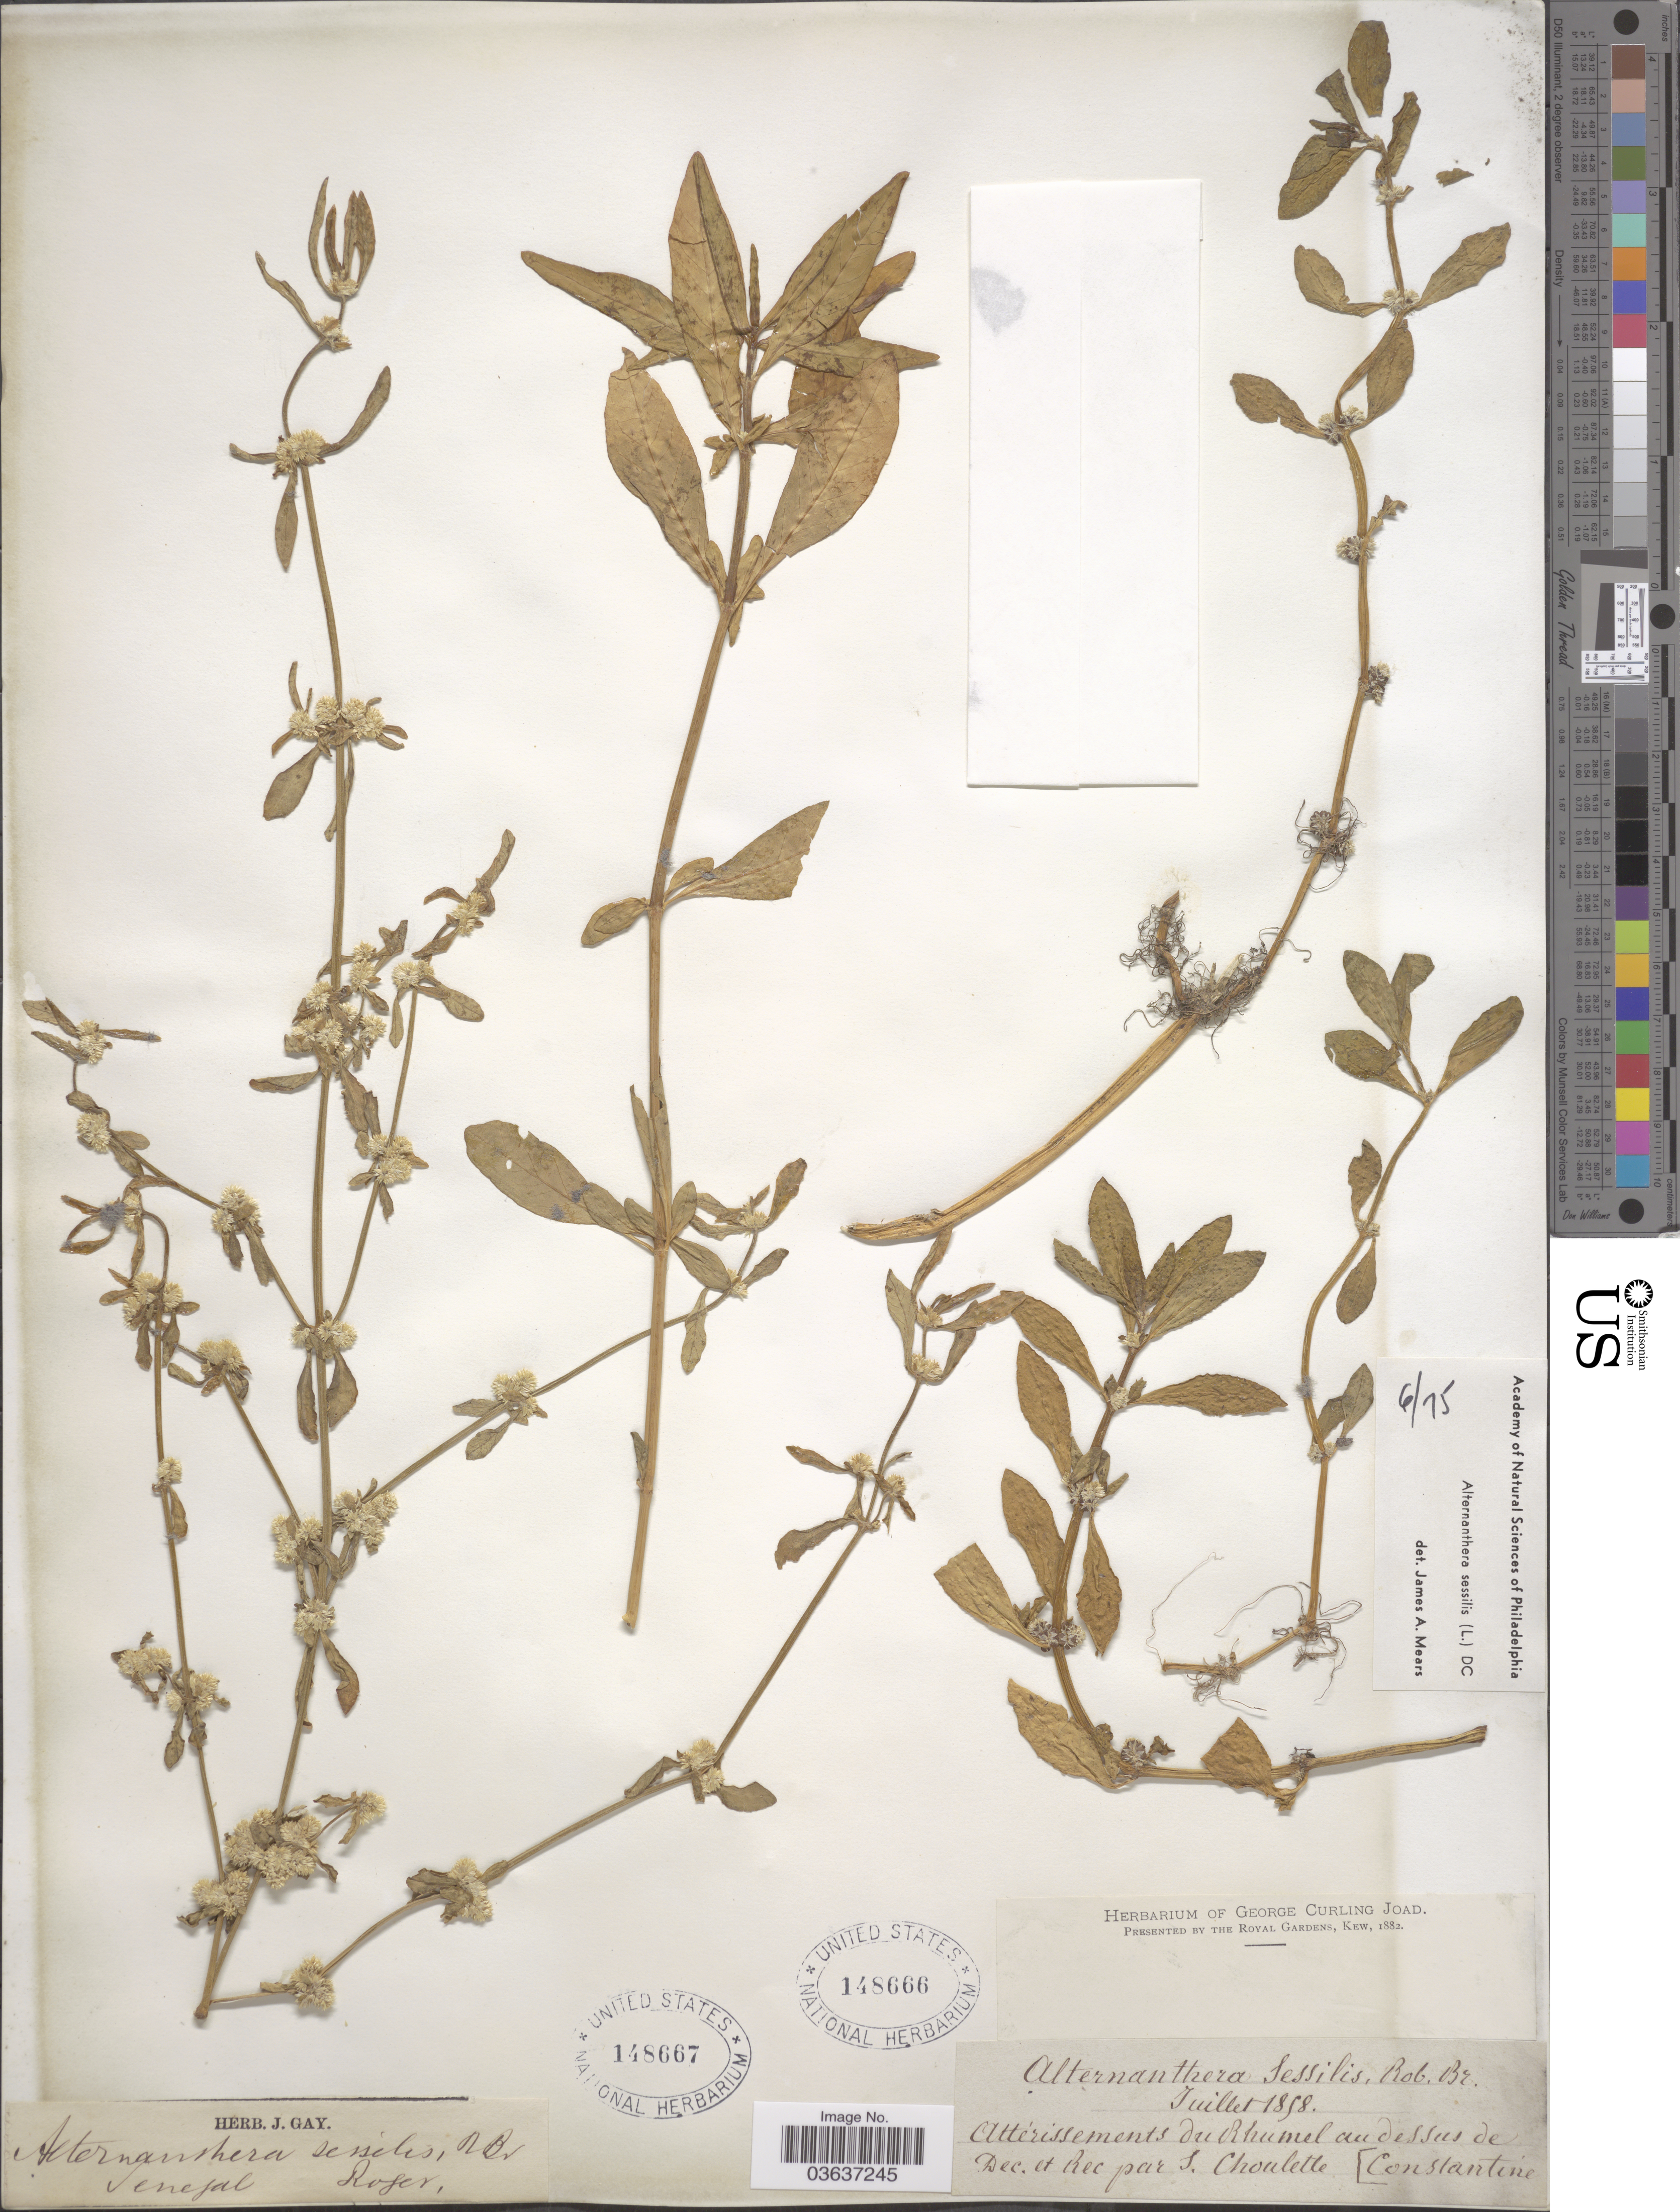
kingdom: Plantae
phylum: Tracheophyta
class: Magnoliopsida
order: Caryophyllales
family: Amaranthaceae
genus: Alternanthera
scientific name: Alternanthera sessilis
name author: (L.) DC.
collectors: J. Choulette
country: Algeria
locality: Attérissements du Rhumel au dessus de Constantine.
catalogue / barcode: US 148666-2